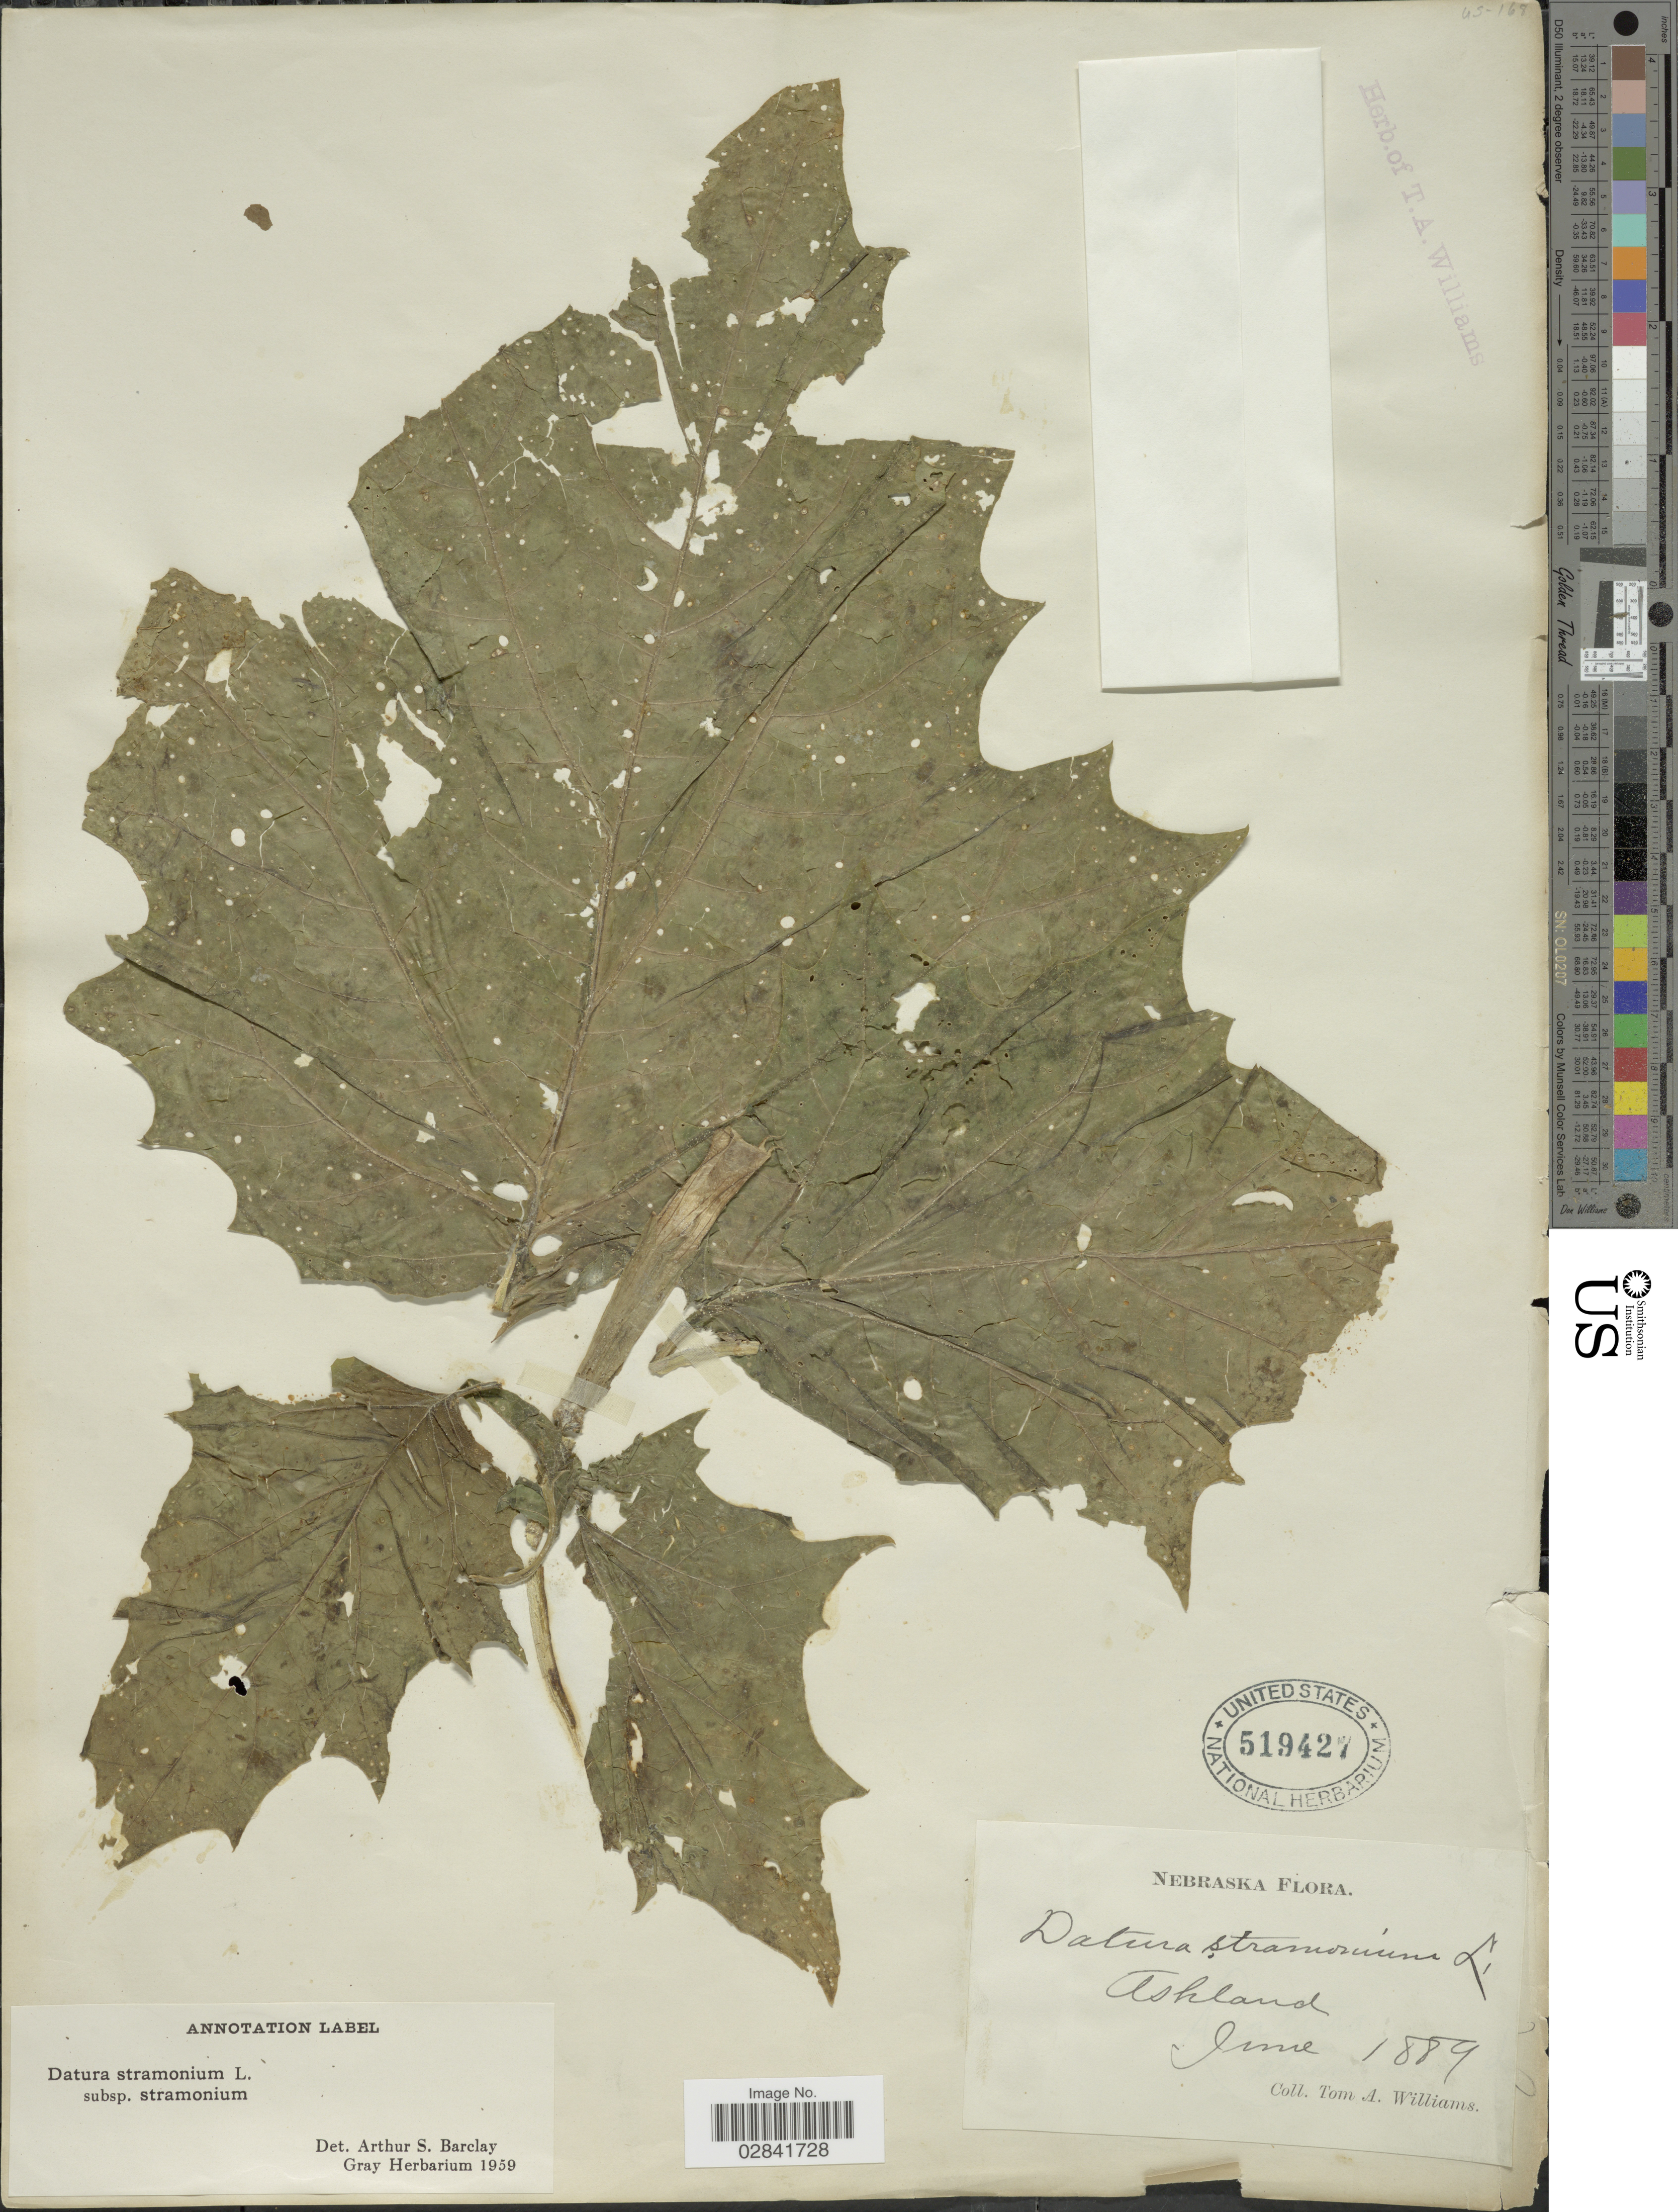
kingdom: Plantae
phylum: Tracheophyta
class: Magnoliopsida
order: Solanales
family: Solanaceae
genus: Datura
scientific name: Datura stramonium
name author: L.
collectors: T. A. Williams (herbarium)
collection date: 1889-06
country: United States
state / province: Nebraska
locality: Ashland.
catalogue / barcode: US 519427